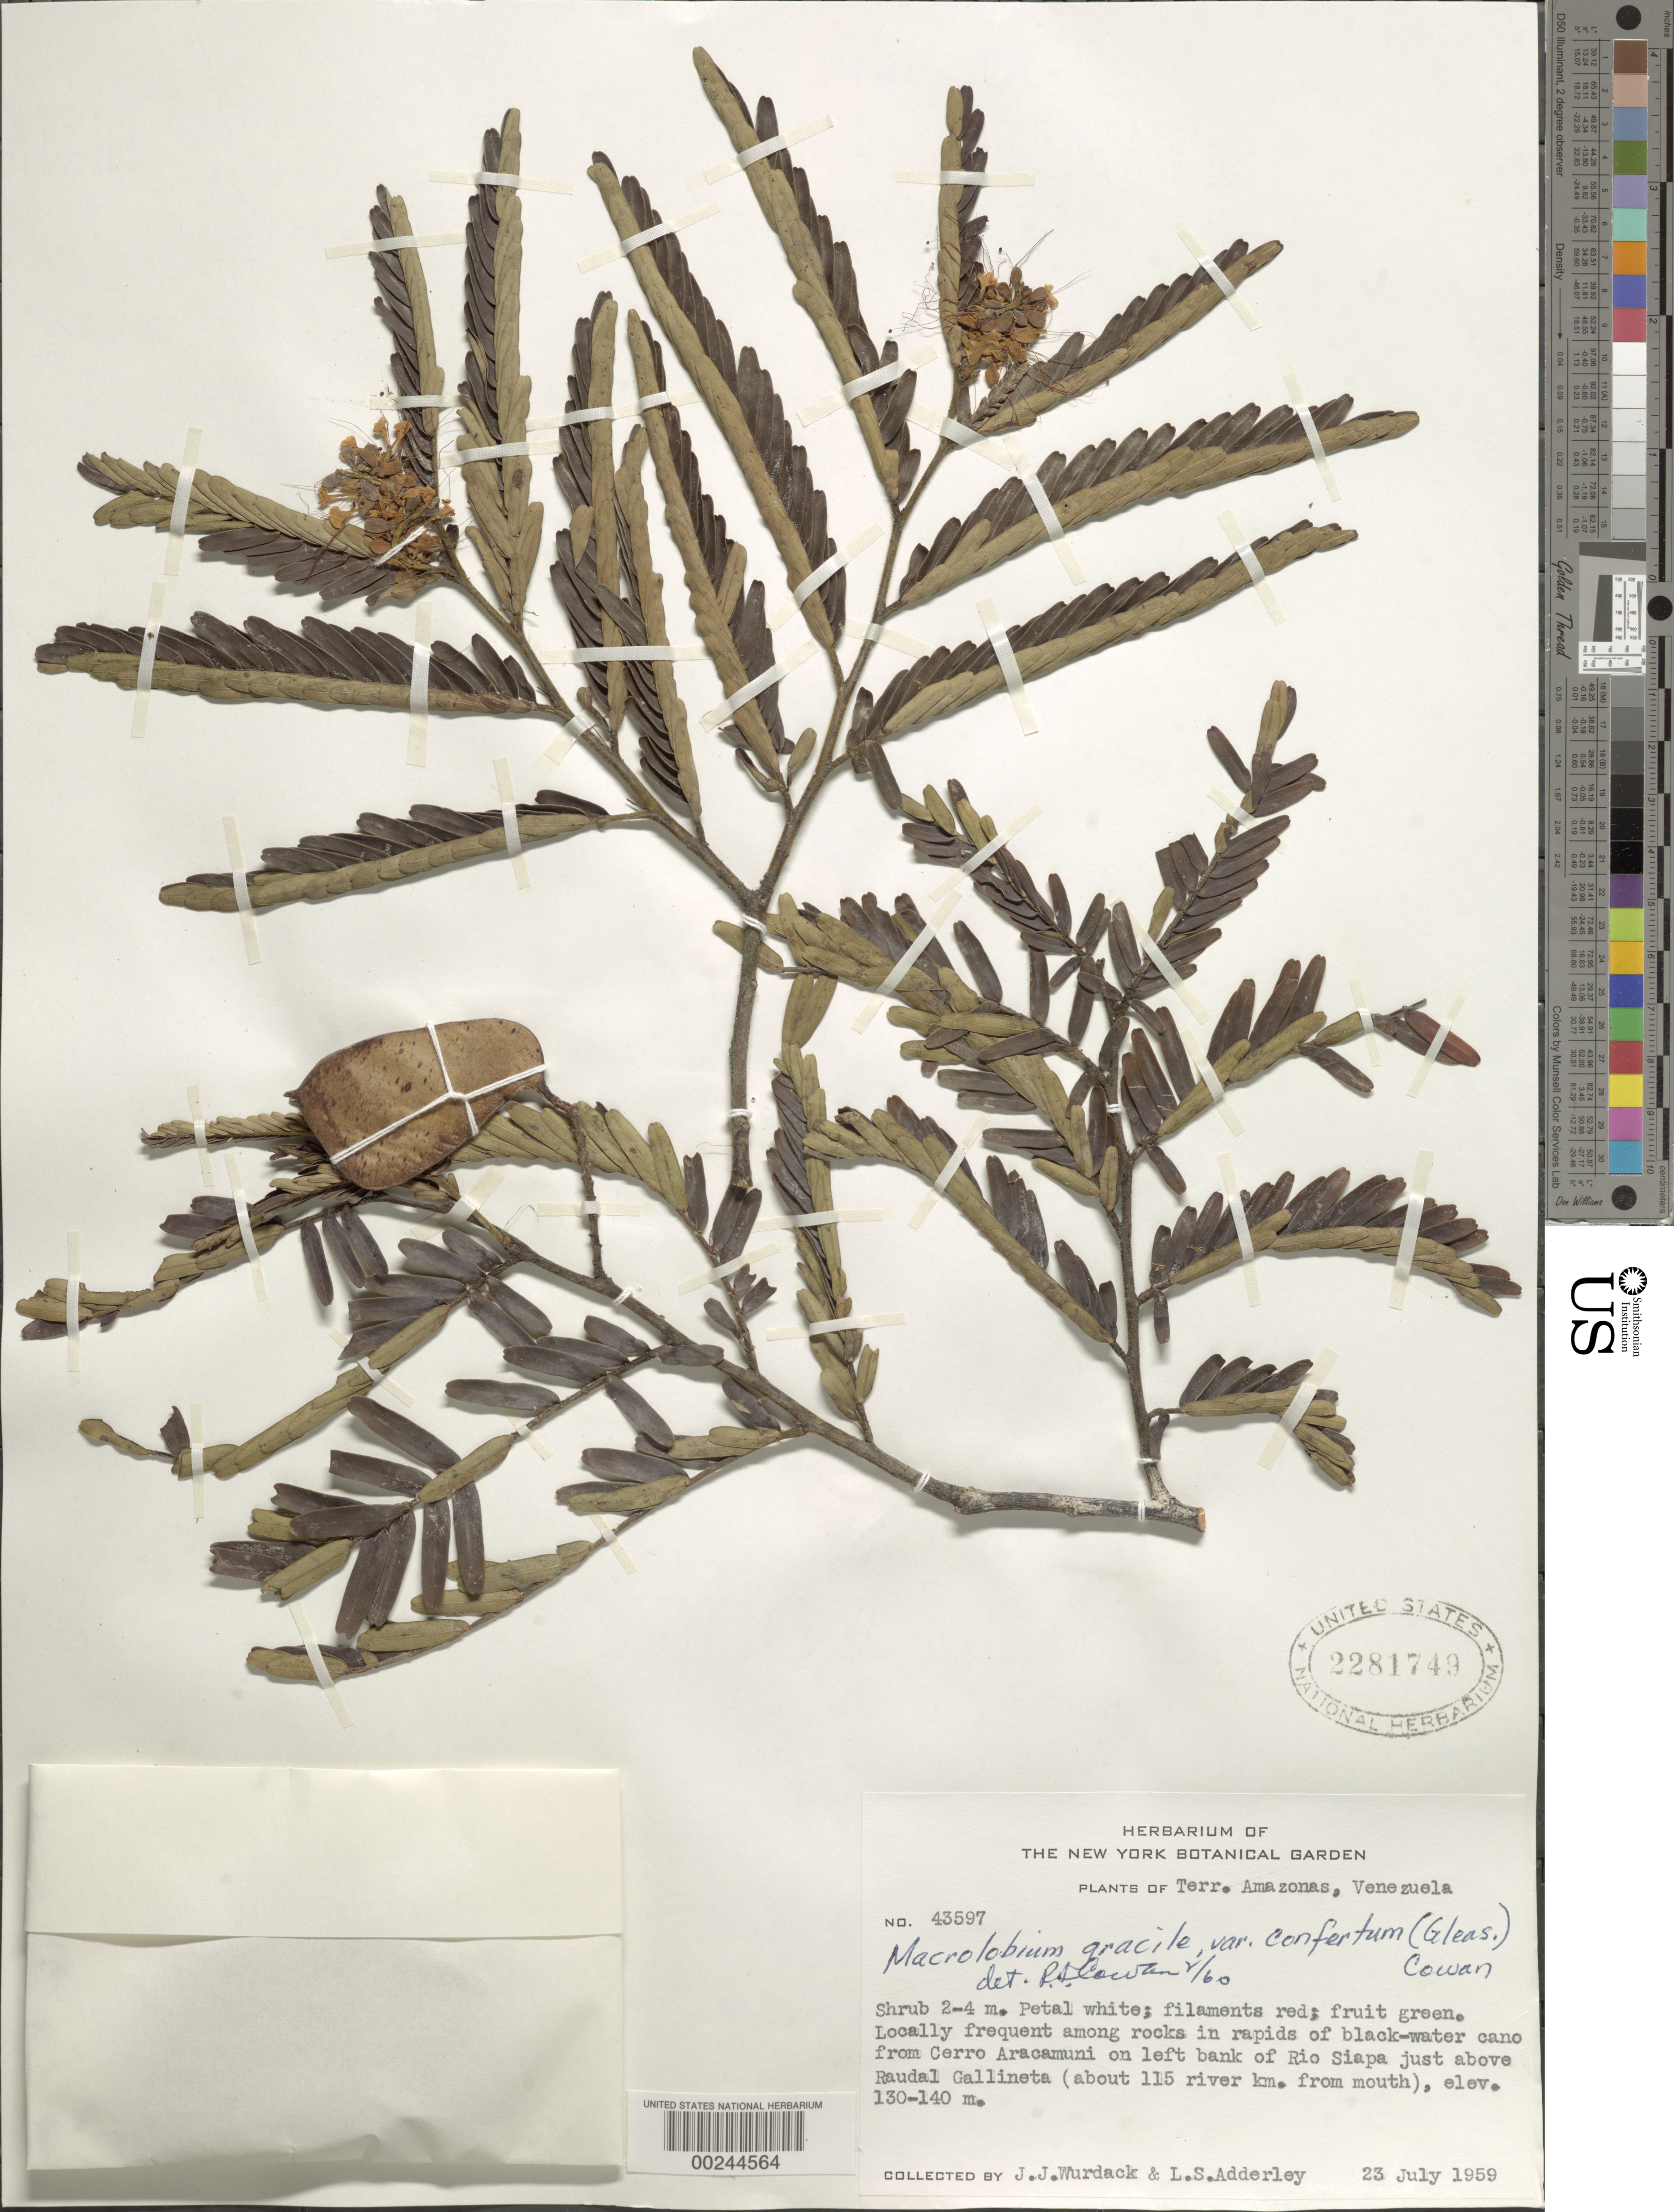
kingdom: Plantae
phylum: Tracheophyta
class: Magnoliopsida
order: Fabales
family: Fabaceae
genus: Macrolobium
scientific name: Macrolobium gracile var. confertum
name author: (Gleason) R.S. Cowan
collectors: J. J. Wurdack & L. S. Adderley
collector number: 43597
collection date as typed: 23 Jul 1959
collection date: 1959-07-23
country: Venezuela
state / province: Amazonas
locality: From cerro aracamuni on left bank of rio siapa just above raudal gallineta (ca 115 river km from mouth)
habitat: Among rocks in rapids of black-water cano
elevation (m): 130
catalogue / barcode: US 2281749